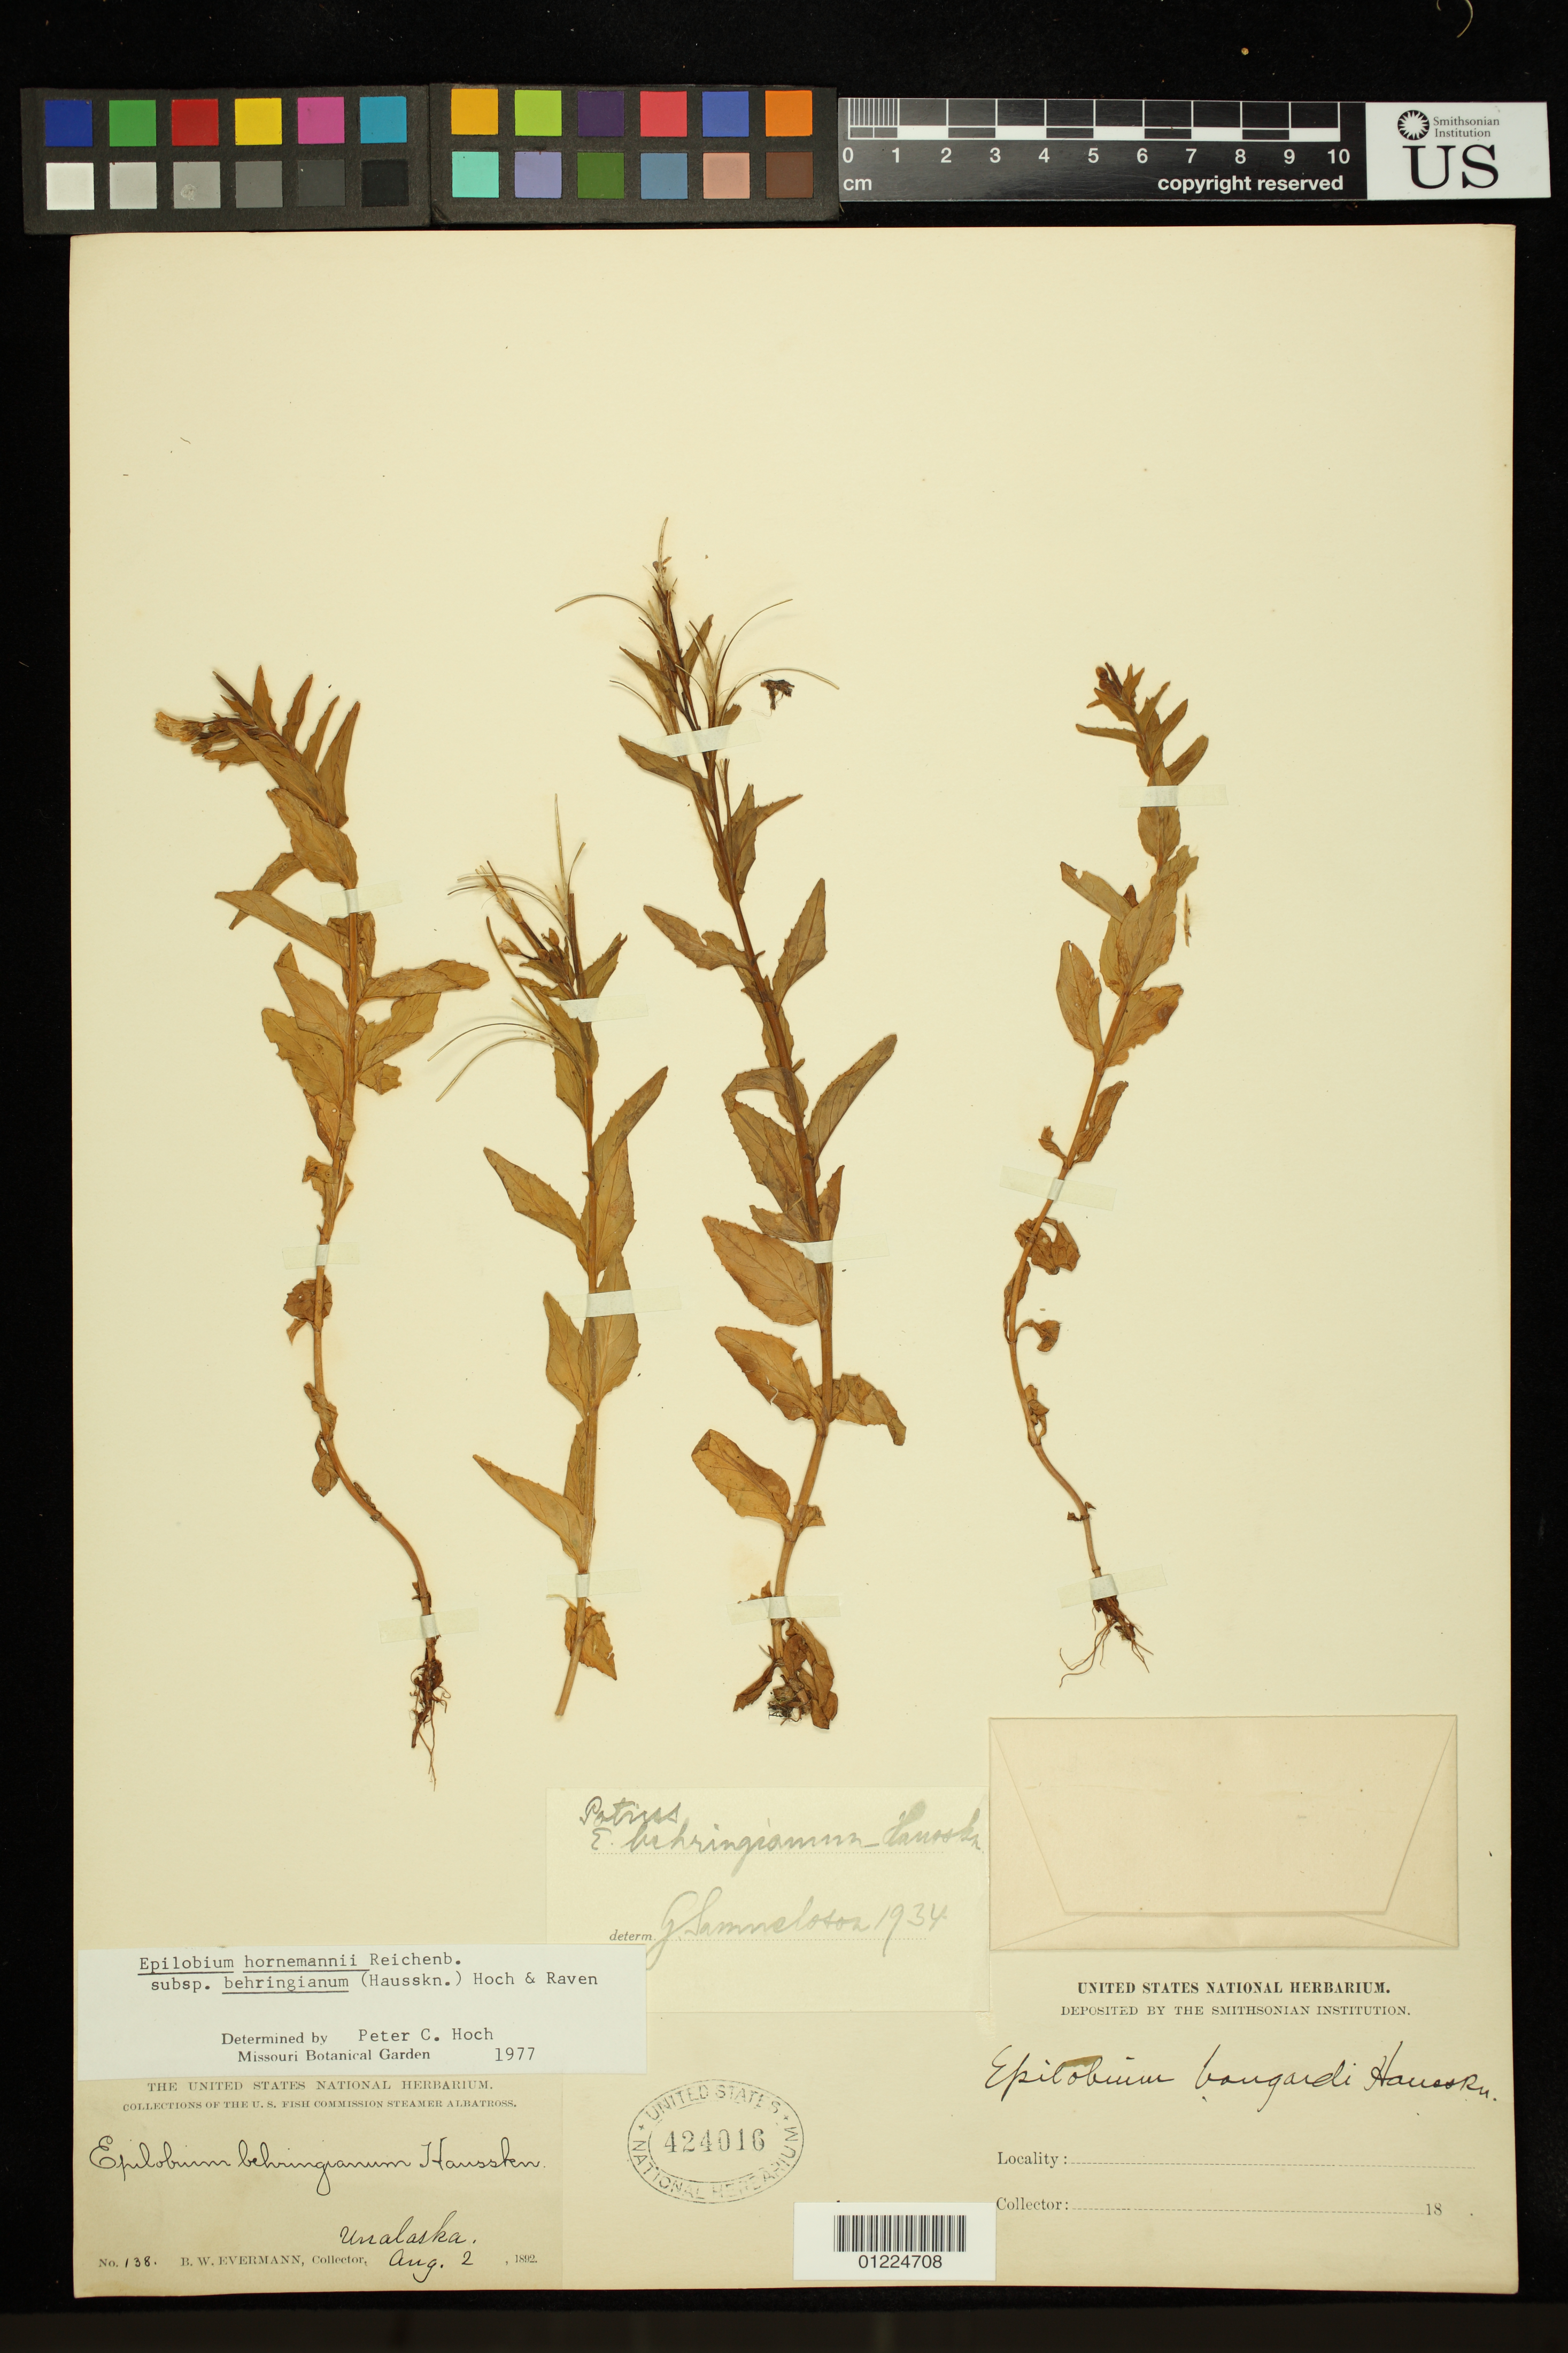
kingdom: Plantae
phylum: Tracheophyta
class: Magnoliopsida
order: Myrtales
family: Onagraceae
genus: Epilobium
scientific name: Epilobium hornemannii subsp. hornemannii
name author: Rchb.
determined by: Hoch, P. C.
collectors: B. W. Evermann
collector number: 138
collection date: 1892-08-02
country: United States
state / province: Alaska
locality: Unalaska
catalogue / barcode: US 424016